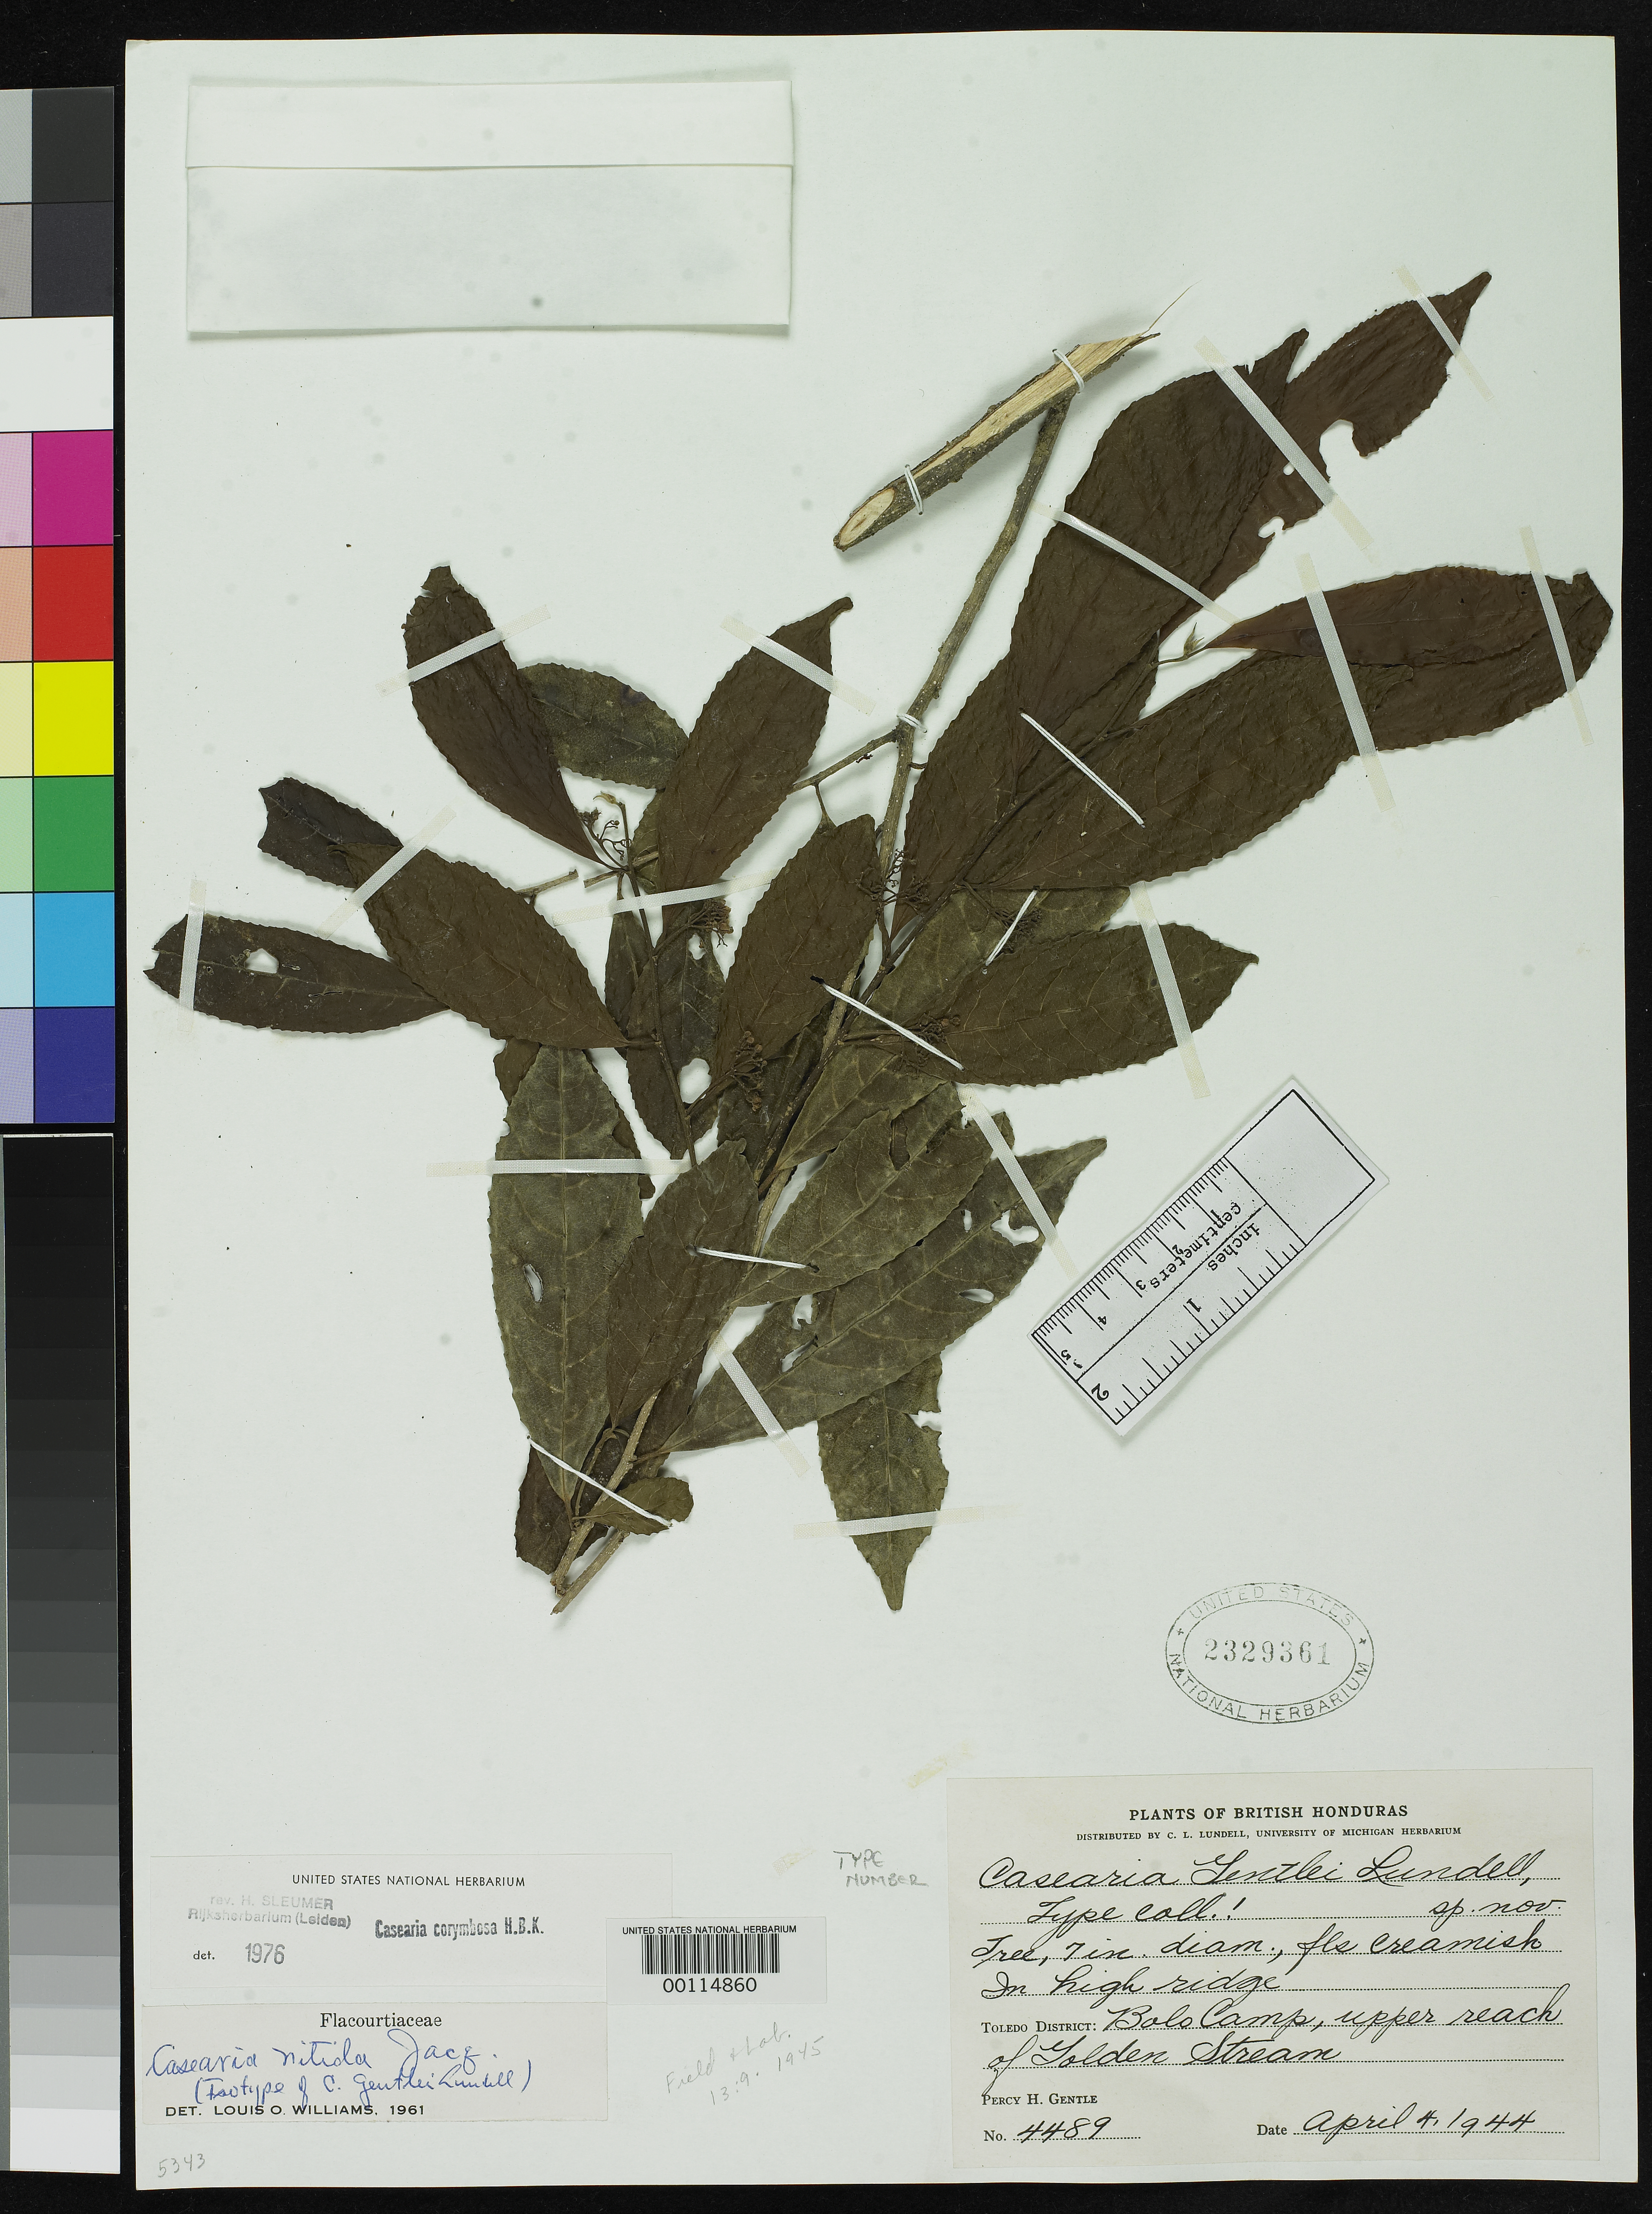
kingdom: Plantae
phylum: Tracheophyta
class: Magnoliopsida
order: Malpighiales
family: Salicaceae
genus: Casearia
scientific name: Casearia gentlei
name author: Lundell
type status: Type Collection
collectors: P. H. Gentle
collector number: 4489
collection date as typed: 04 Apr 1944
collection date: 1944-04-04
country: Belize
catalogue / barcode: US 2329361